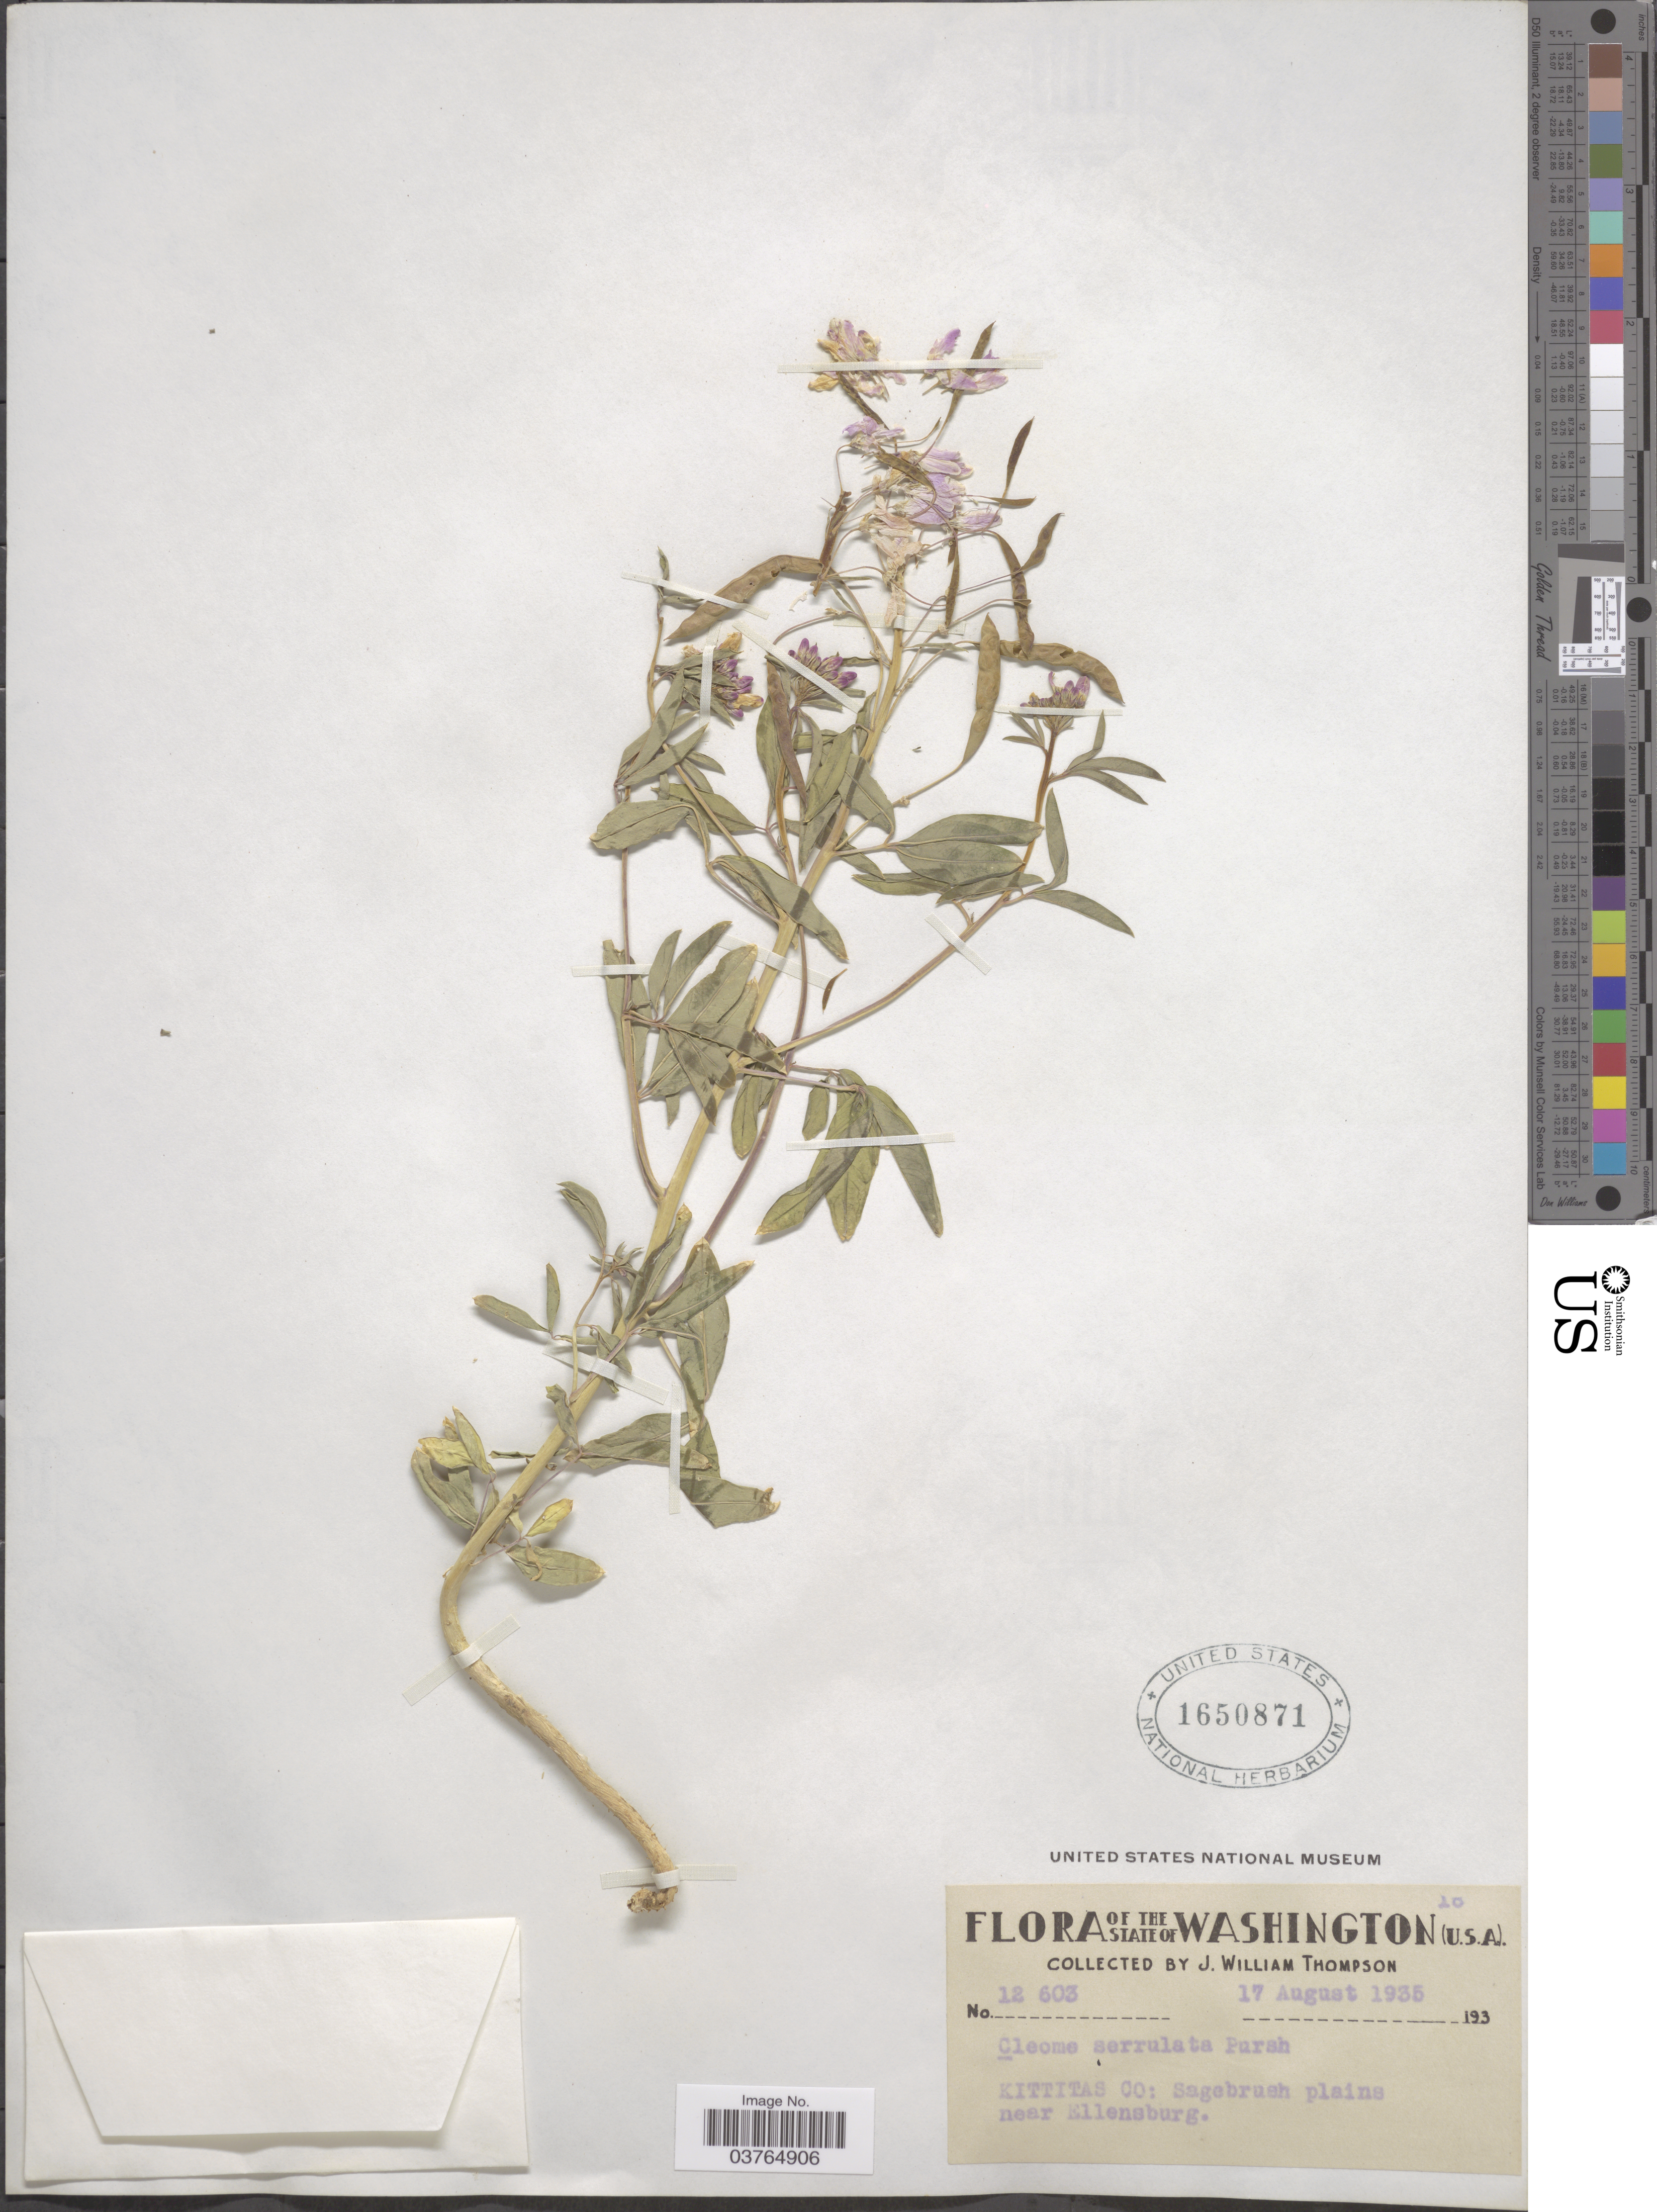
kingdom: Plantae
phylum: Tracheophyta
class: Magnoliopsida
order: Brassicales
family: Cleomaceae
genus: Cleomella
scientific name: Cleomella serrulata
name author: (Pursh) Roalson & J.C. Hall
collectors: J. W. Thompson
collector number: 12603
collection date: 1935-08-17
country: United States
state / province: Washington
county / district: Kittitas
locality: Kittitas Co: Sagebrush plains near Ellensburg.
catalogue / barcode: US 1650871